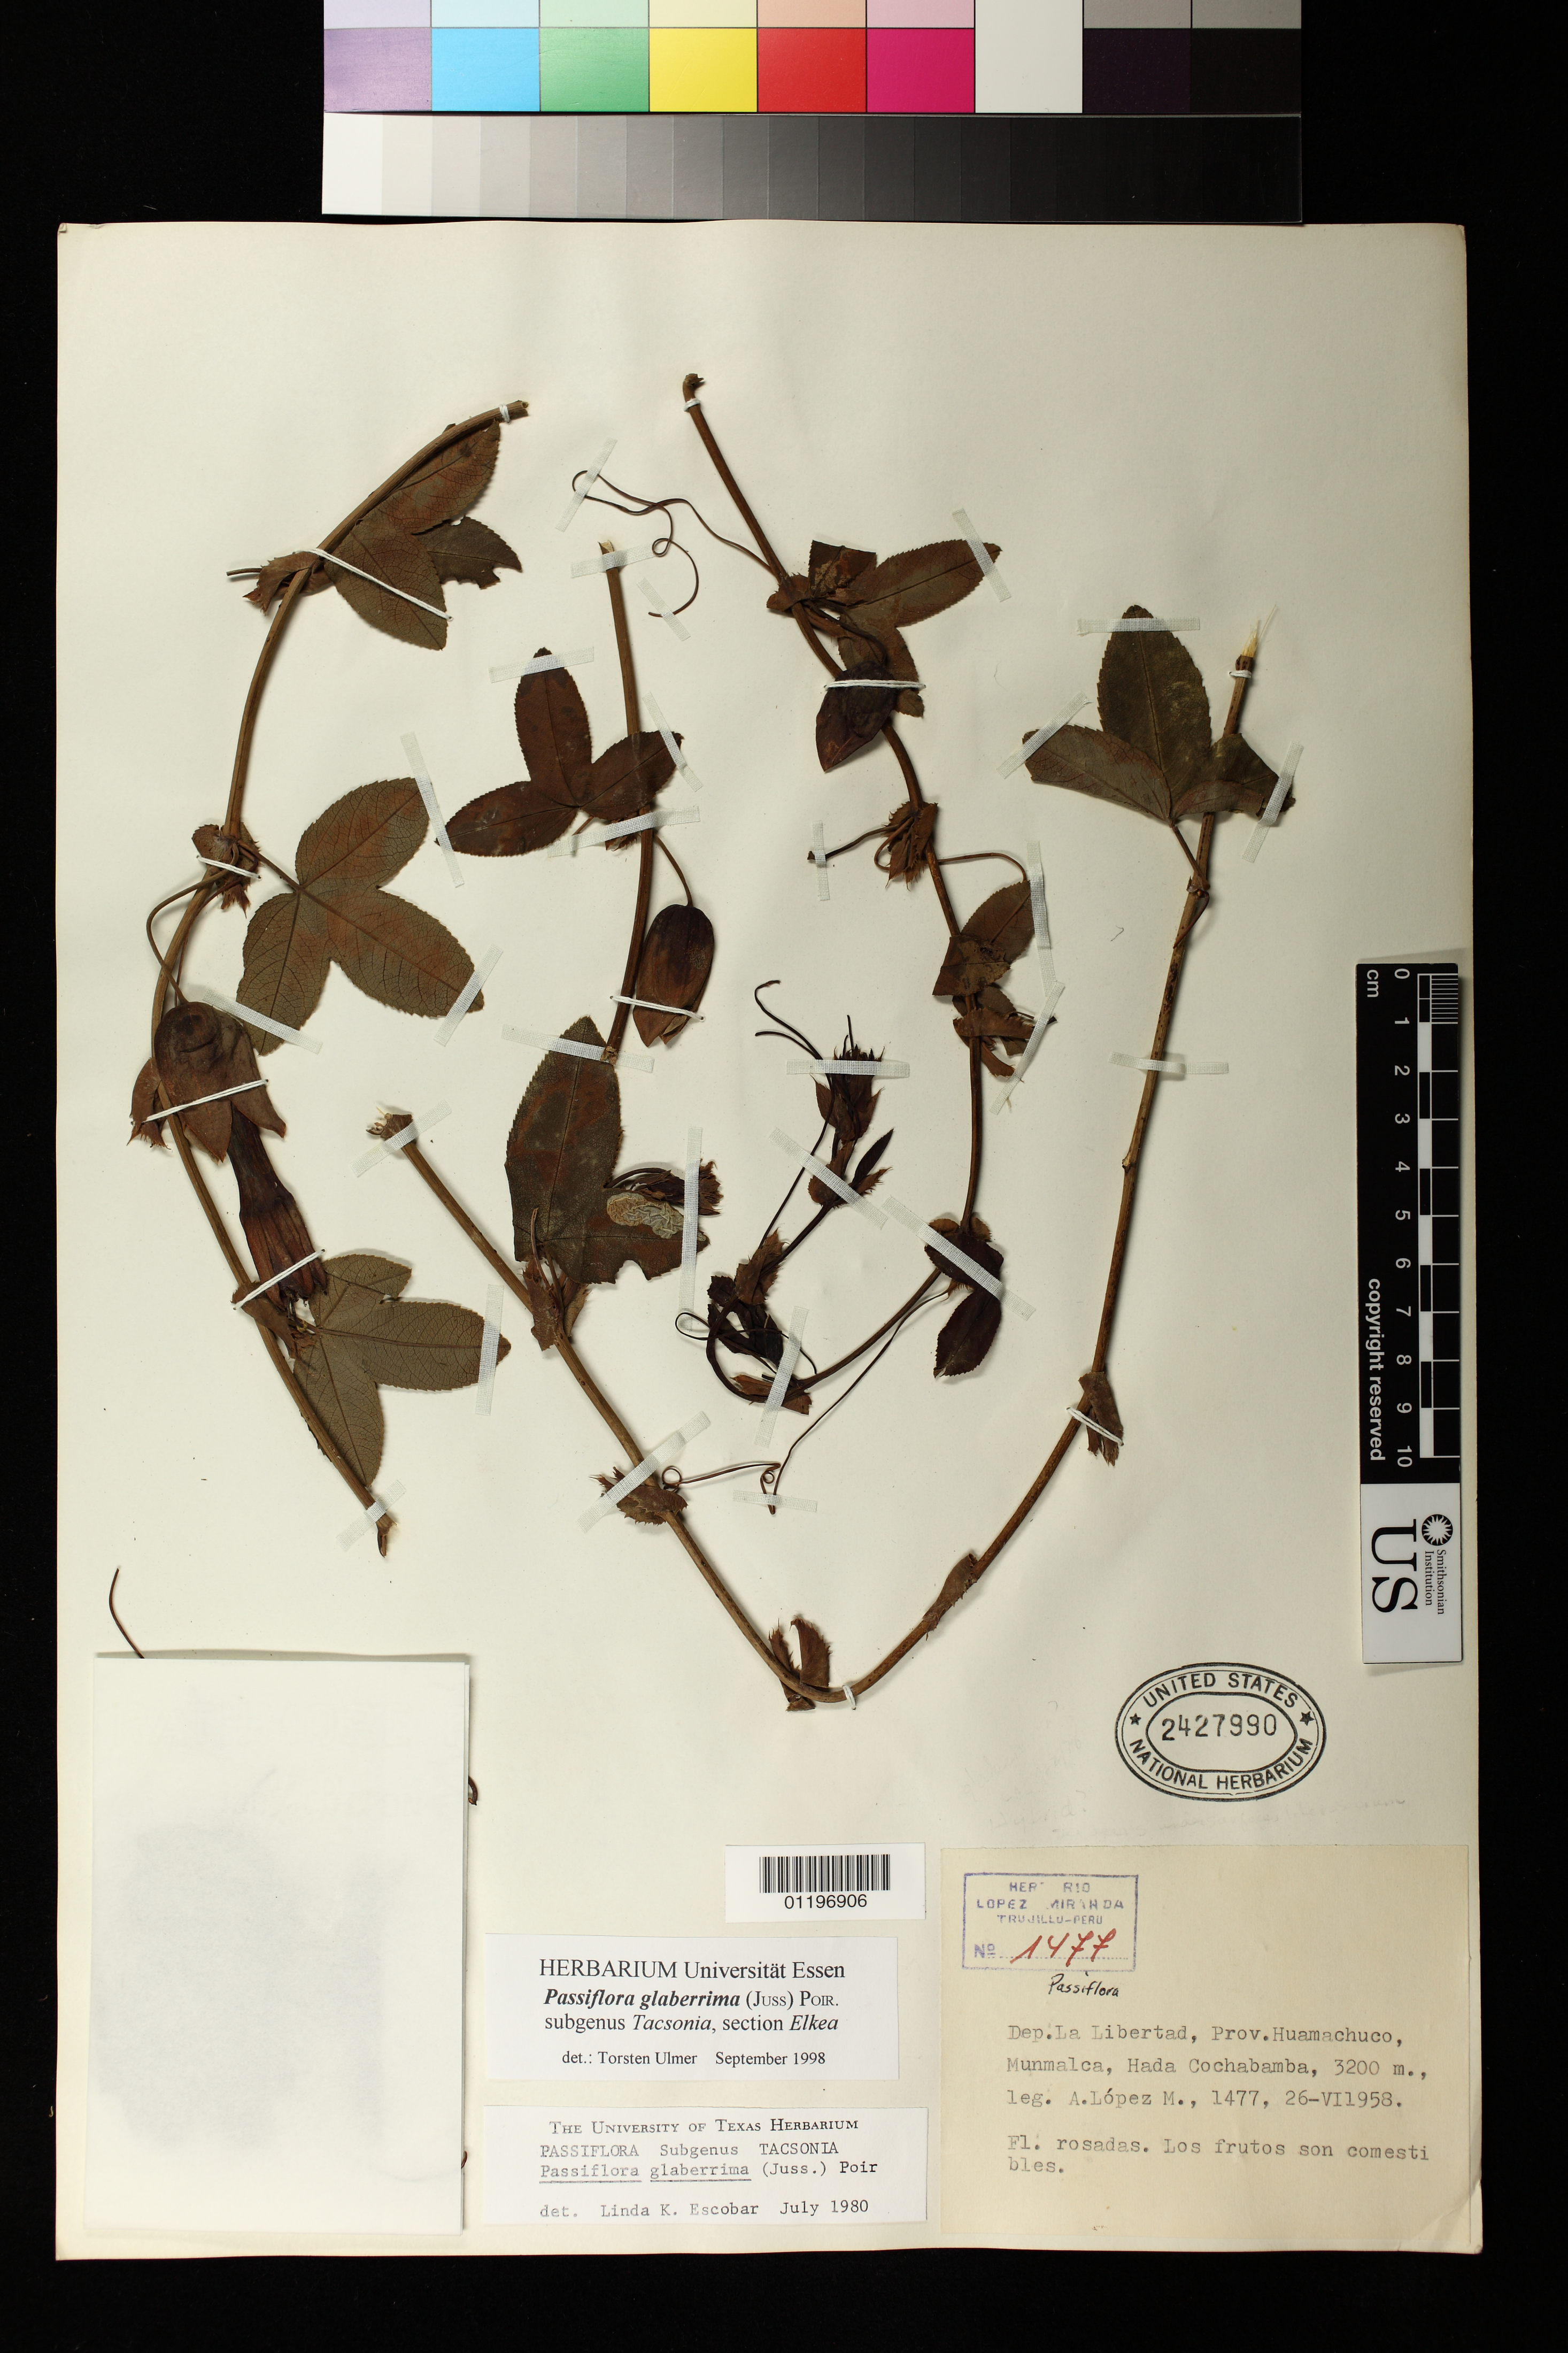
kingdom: Plantae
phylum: Tracheophyta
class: Magnoliopsida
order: Malpighiales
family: Passifloraceae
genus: Passiflora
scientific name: Passiflora glaberrima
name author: (Juss.) Poir.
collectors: A. López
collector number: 1477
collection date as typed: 26 Jun 1958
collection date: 1958-06-26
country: Peru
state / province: La Libertad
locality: Dep. La Libertad, Prov. Huamachuco, Munmalca, Hada [Hacienda] Cochabamba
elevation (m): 3200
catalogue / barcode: US 2427990